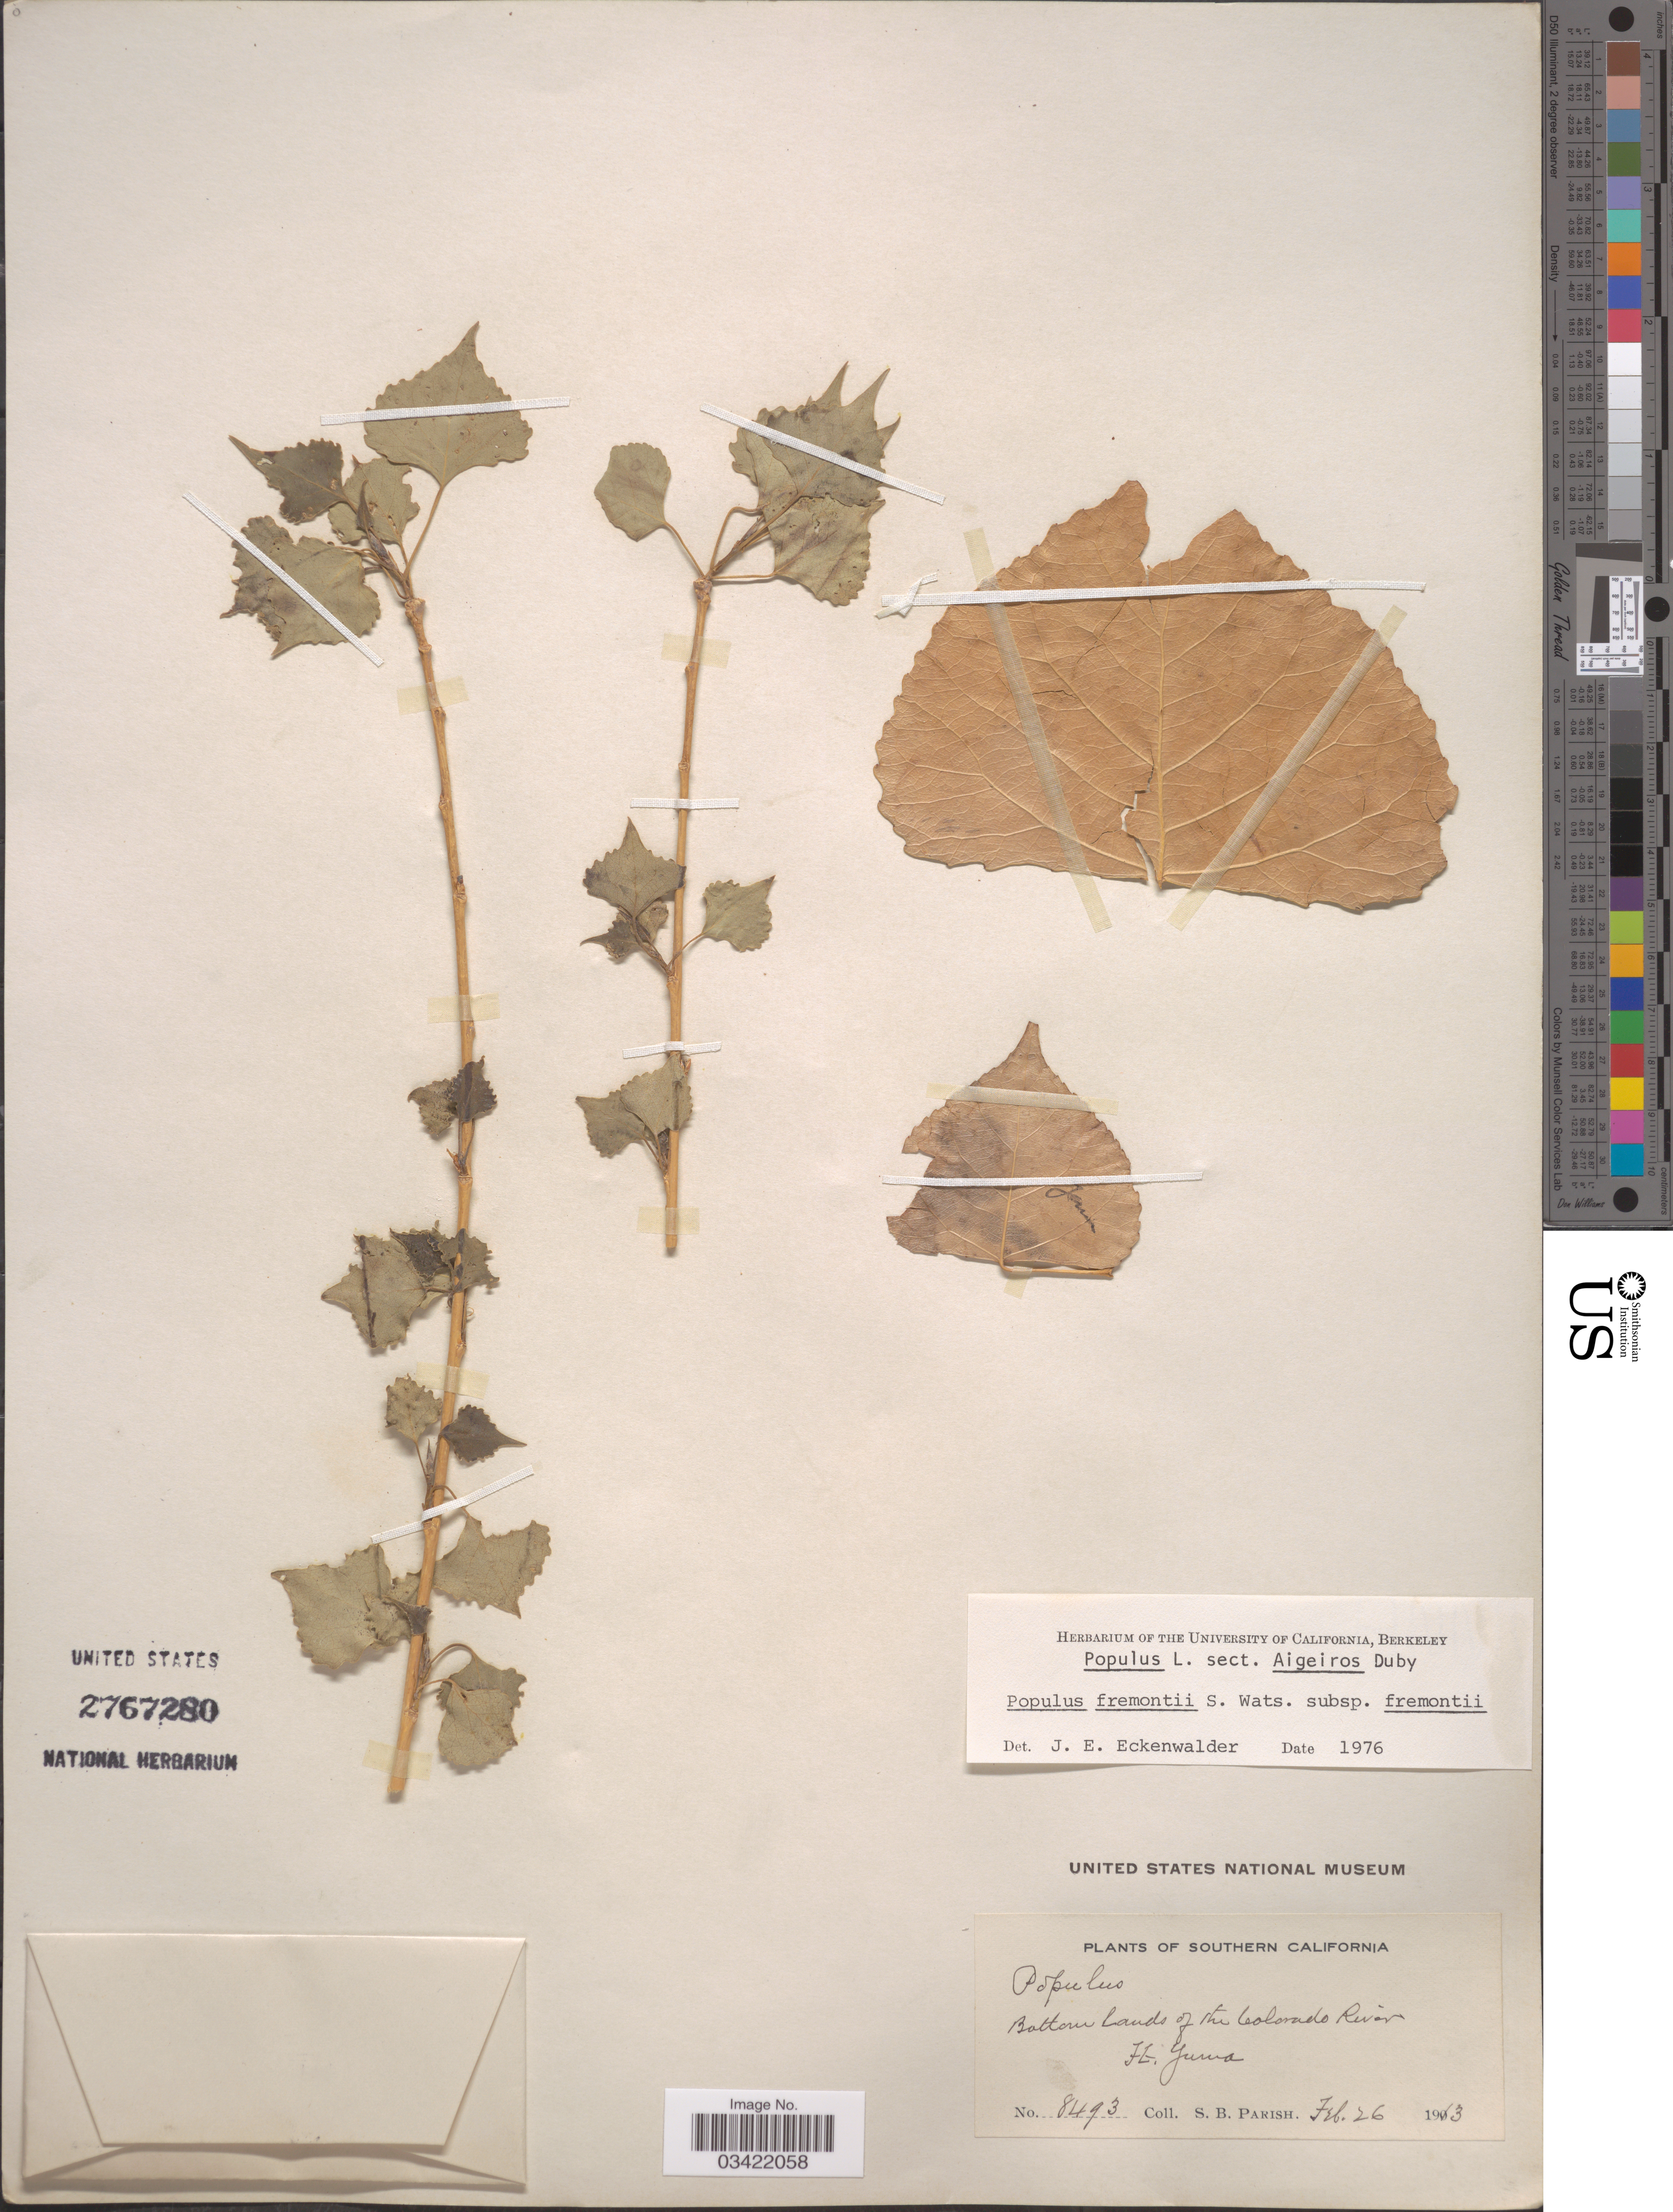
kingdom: Plantae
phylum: Tracheophyta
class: Magnoliopsida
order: Malpighiales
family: Salicaceae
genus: Populus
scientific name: Populus fremontii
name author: S. Watson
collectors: S. B. Parish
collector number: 8493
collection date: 1913-02-26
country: United States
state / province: California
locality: Southern California. Bottomlands of the Colorado River. Ft. Yuma.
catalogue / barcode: US 2767280